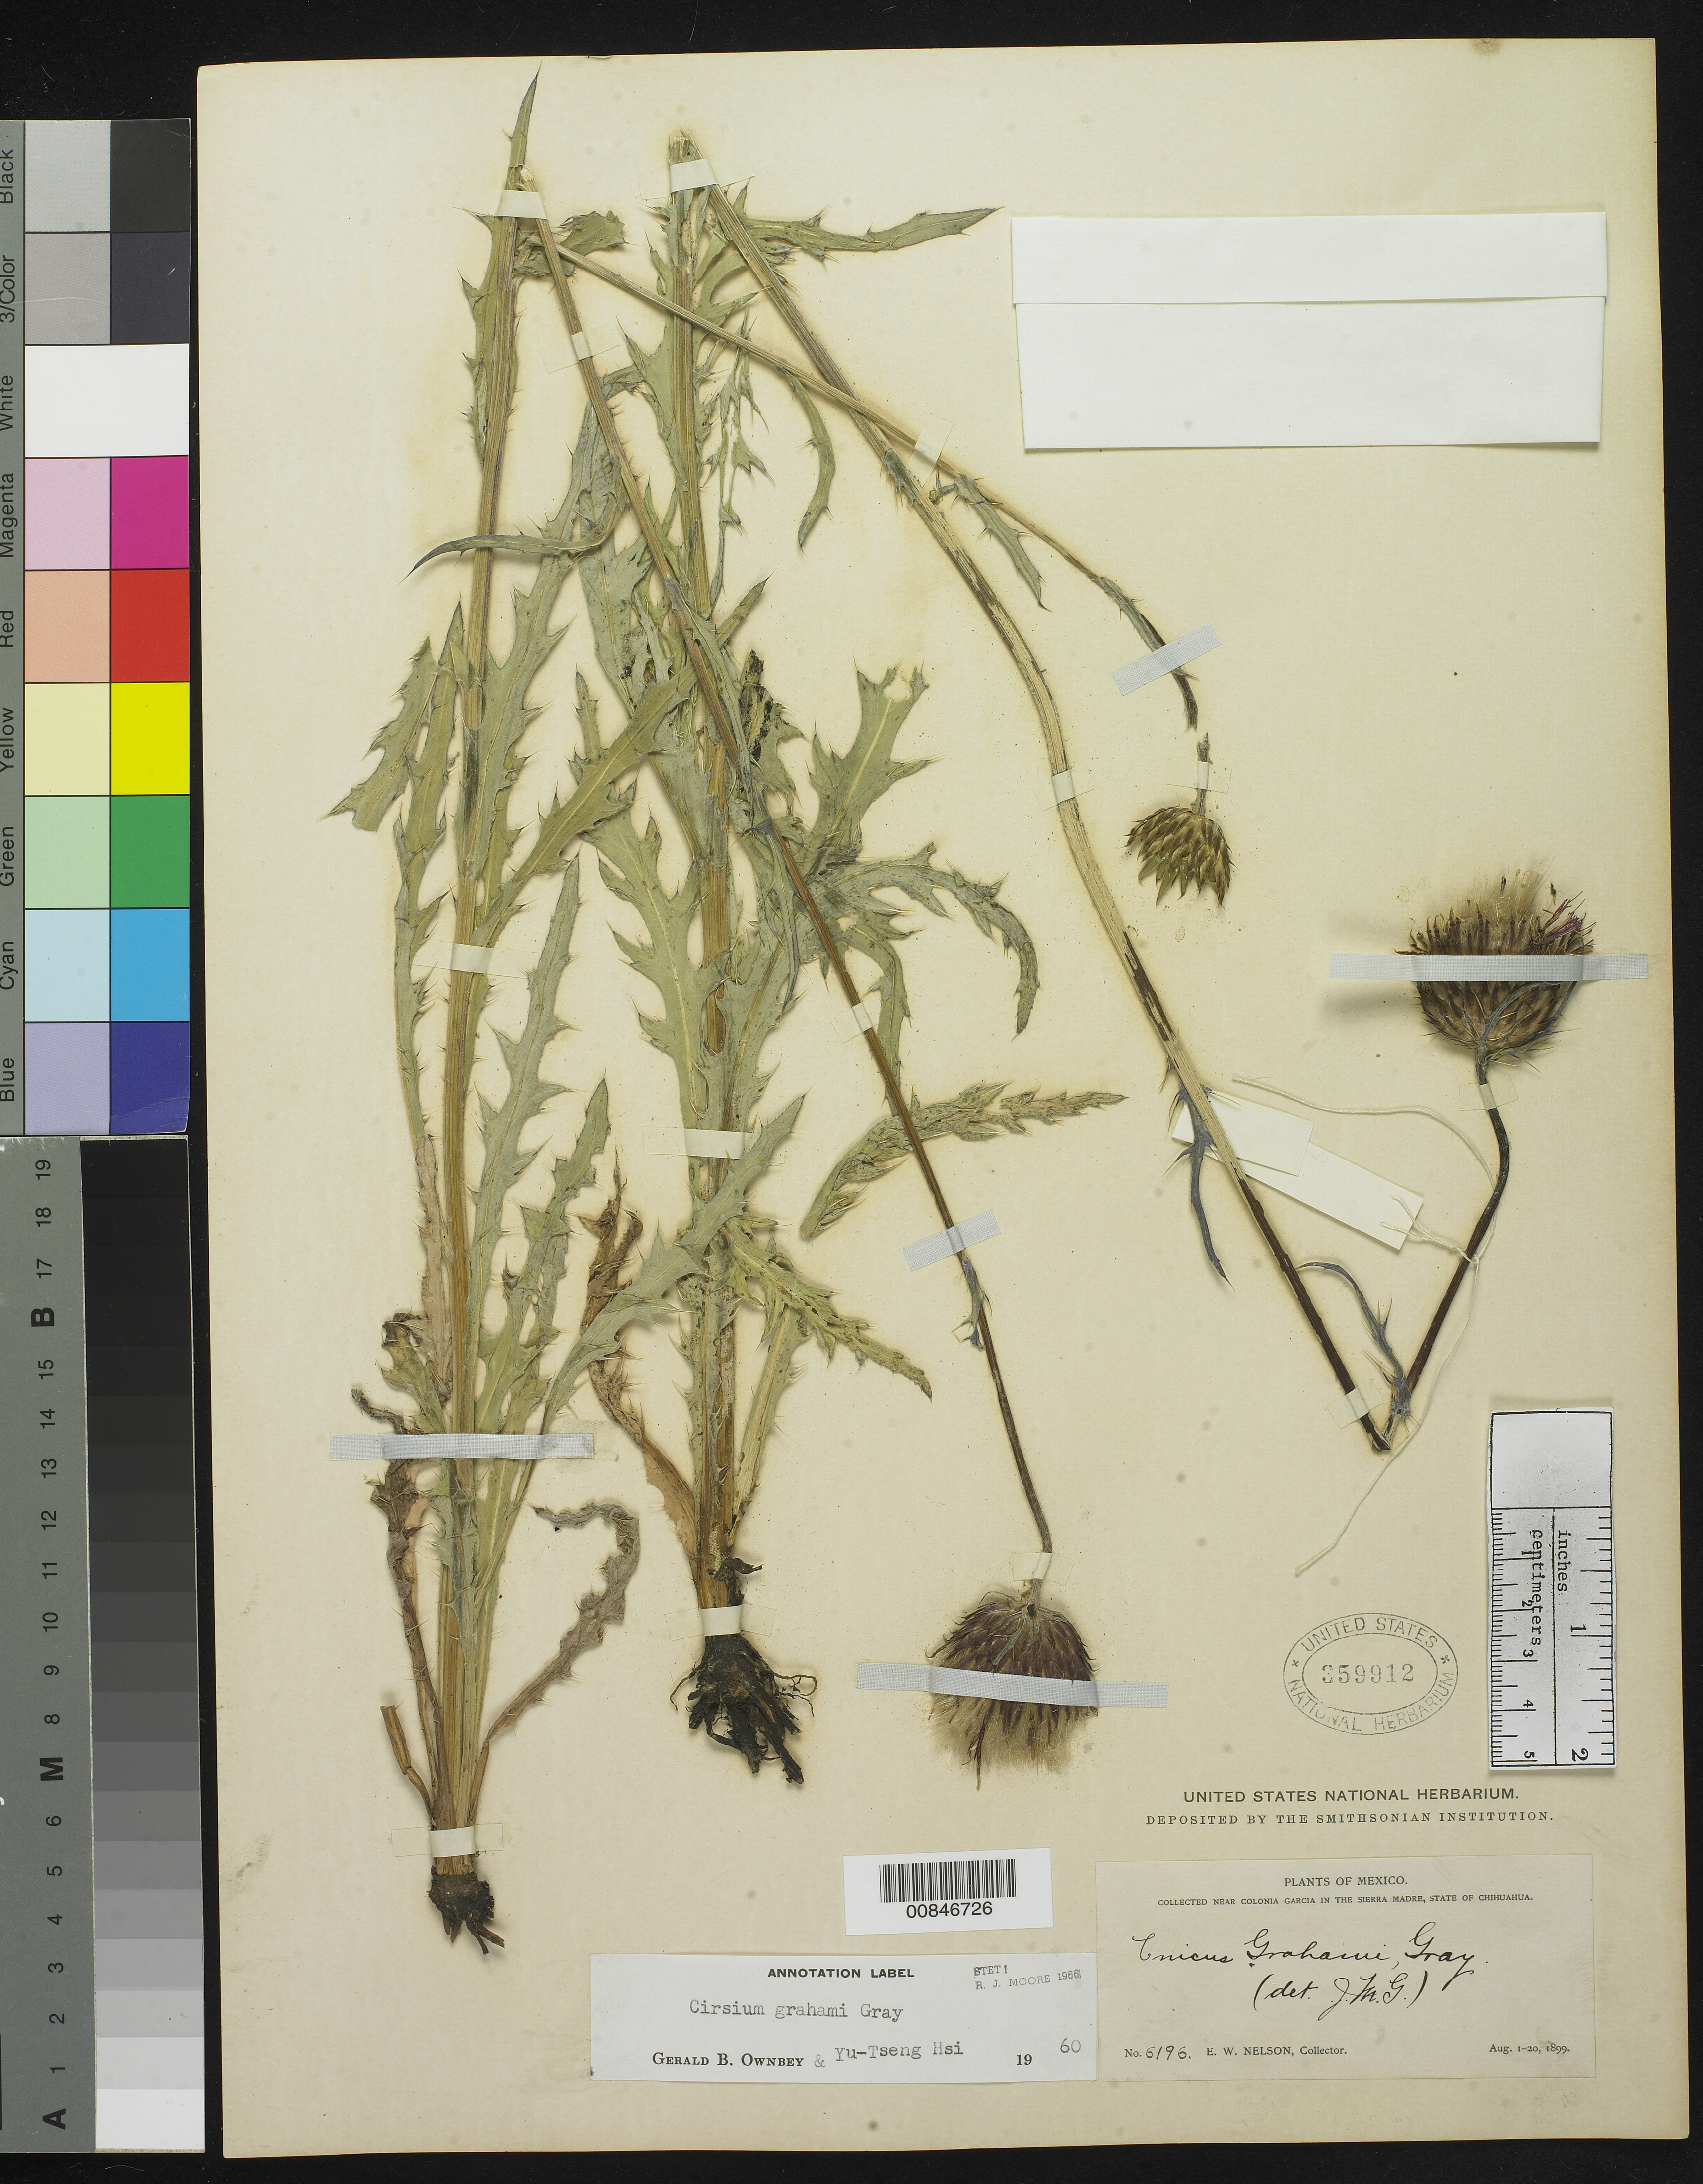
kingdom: Plantae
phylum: Tracheophyta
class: Magnoliopsida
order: Asterales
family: Asteraceae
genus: Cirsium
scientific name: Cirsium grahamii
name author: A. Gray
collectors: E. W. Nelson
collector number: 6196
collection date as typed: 01 Aug 1899 to 20 Aug 1899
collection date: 1899-08-01/1899-08-20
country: Mexico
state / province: Chihuahua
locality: Near Colonia García in the Sierra Madre, Chihuahua.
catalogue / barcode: US 359912